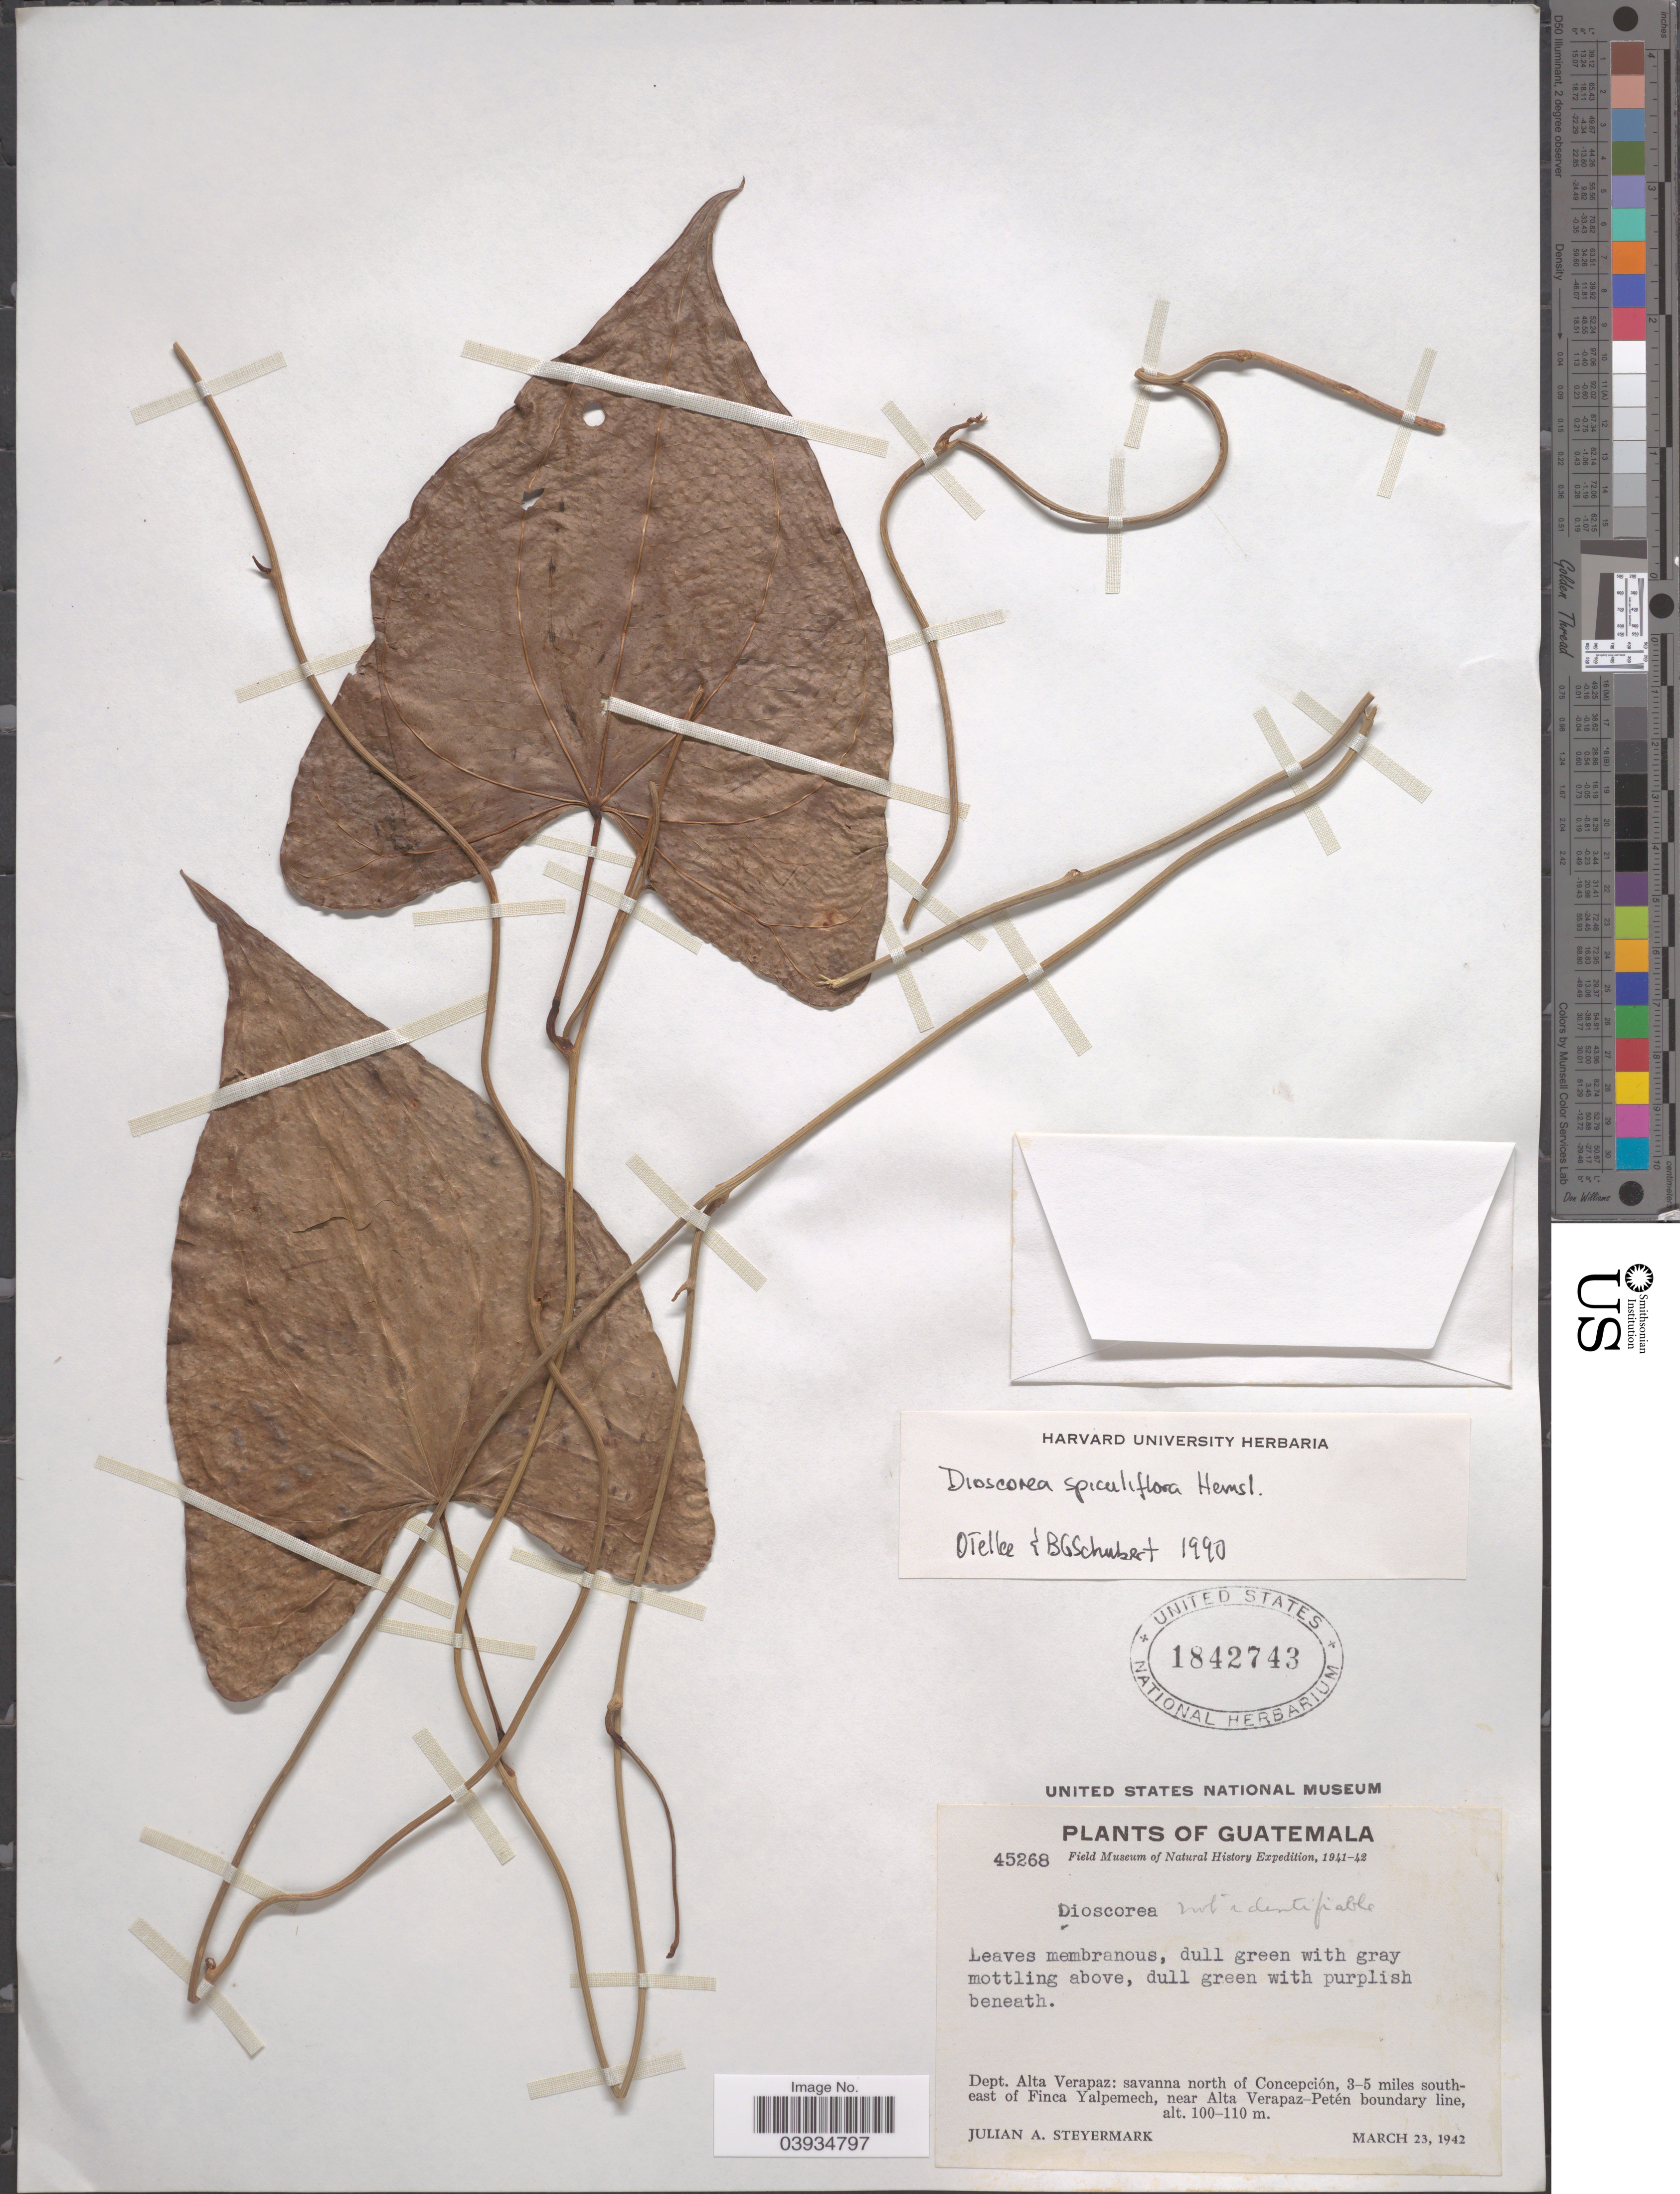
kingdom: Plantae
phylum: Tracheophyta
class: Liliopsida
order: Dioscoreales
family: Dioscoreaceae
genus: Dioscorea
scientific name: Dioscorea spiculiflora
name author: Hemsl.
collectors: J. Steyermark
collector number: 45268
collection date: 1942-03-23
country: Guatemala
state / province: Alta Verapaz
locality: Dept. Alta Verapaz: savanna north of Concepción, 3-5 miles southeast of Finca Yalpemech, near Alta Verapaz-Petén boundary line.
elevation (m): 100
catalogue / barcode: US 1842743